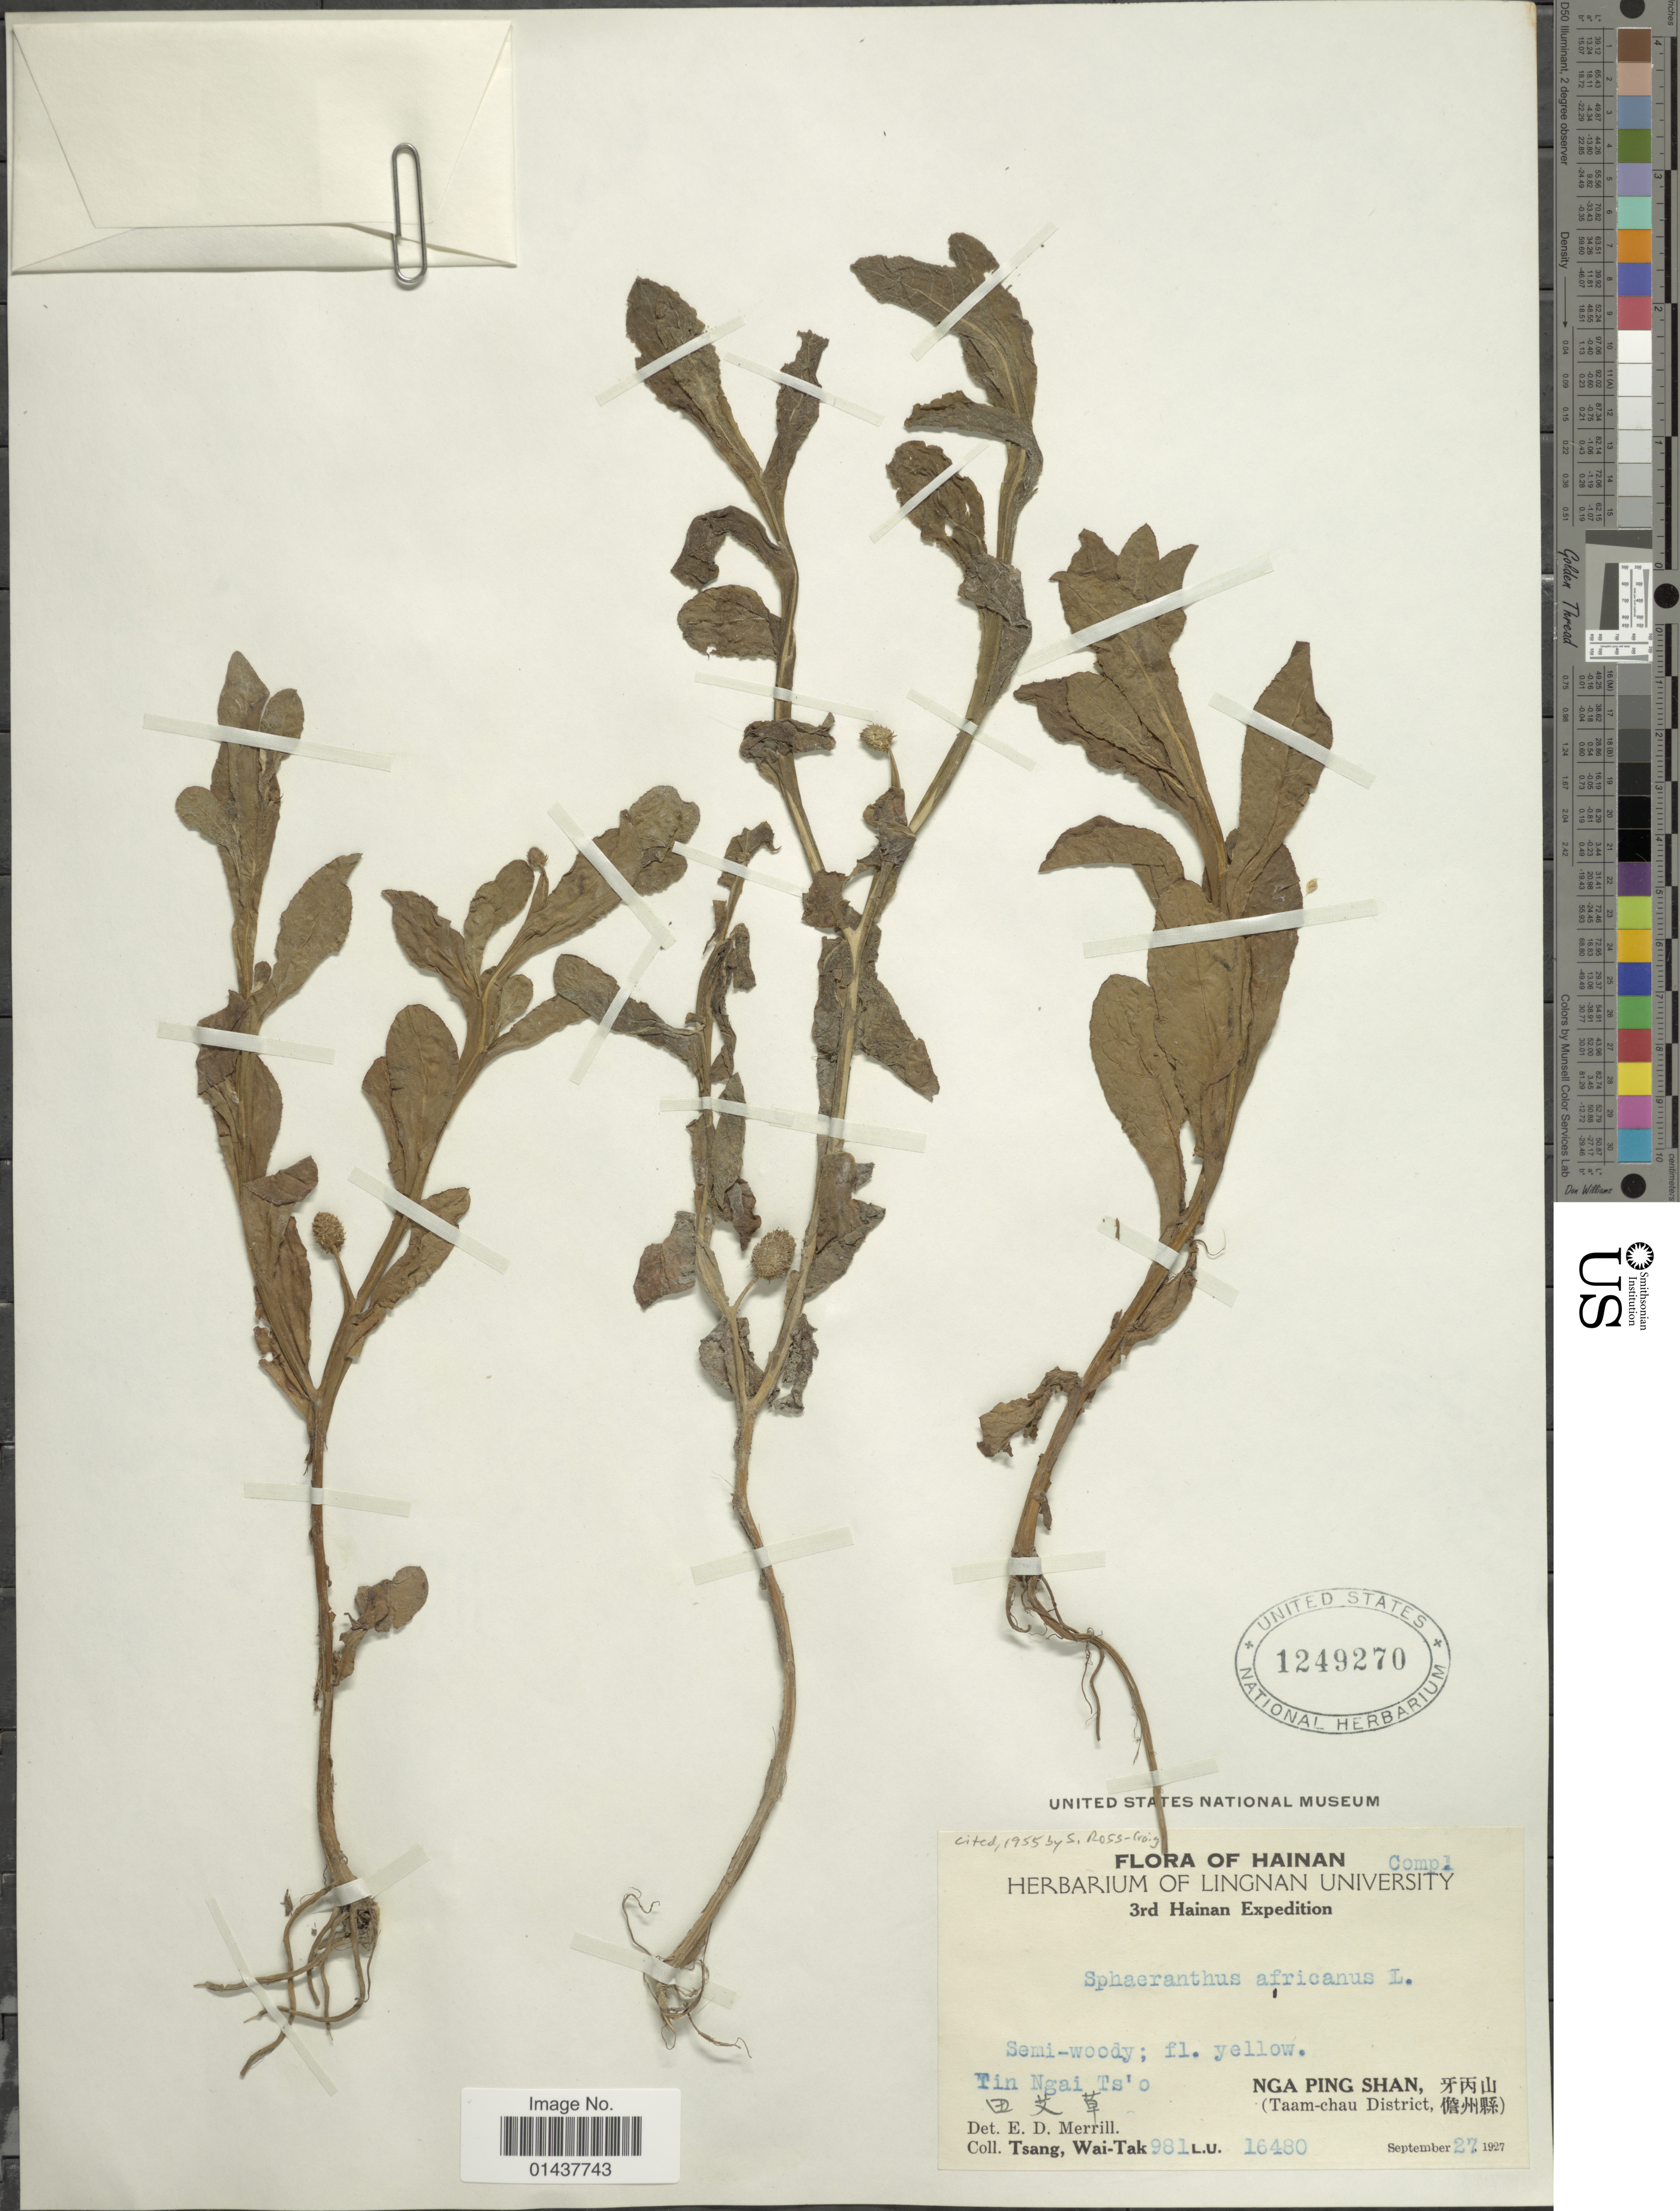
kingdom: Plantae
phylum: Tracheophyta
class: Magnoliopsida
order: Asterales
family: Asteraceae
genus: Sphaeranthus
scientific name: Sphaeranthus africanus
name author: L.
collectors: W. T. Tsang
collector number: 981 L.U. 16480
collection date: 1927-09-27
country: China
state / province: Hainan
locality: Taam-chau District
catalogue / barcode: US 1249270